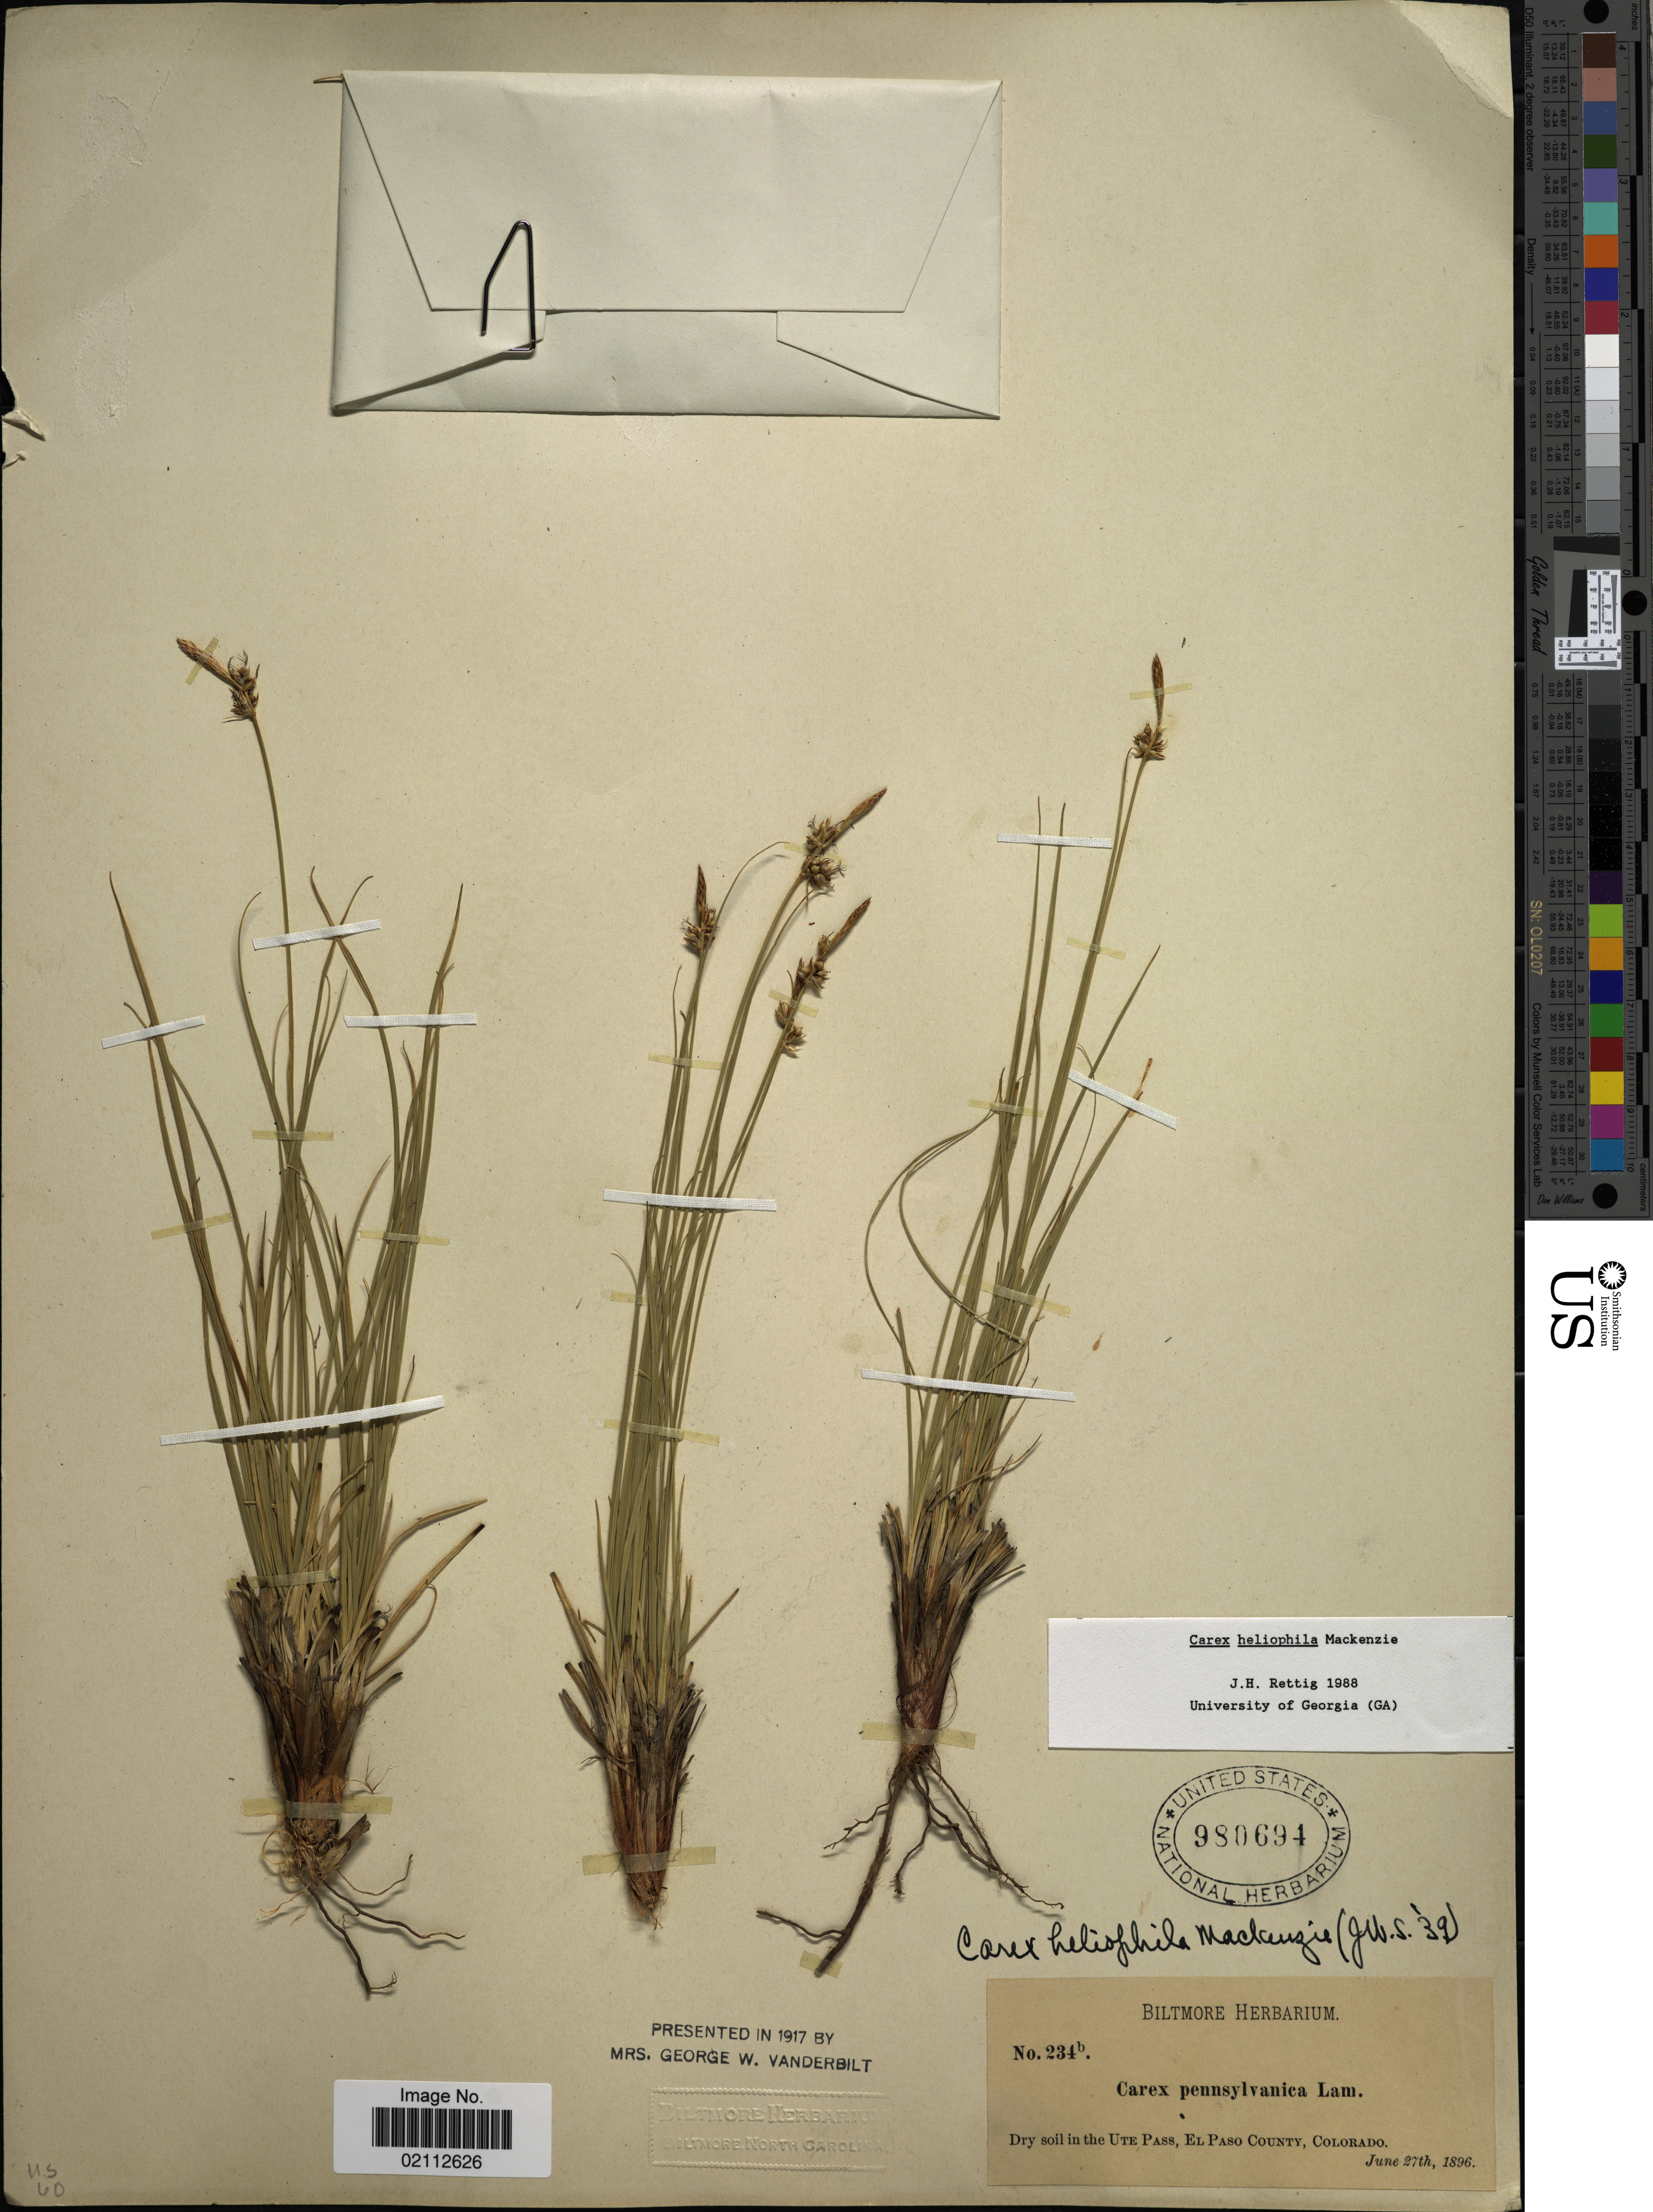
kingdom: Plantae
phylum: Tracheophyta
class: Liliopsida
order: Poales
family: Cyperaceae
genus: Carex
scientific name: Carex heliophila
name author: Mack.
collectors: ex herb. Biltmore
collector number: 234b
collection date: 1896-06-27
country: United States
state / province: Colorado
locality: Dry soil in the Ute Pass, El Paso County.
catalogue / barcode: US 980694